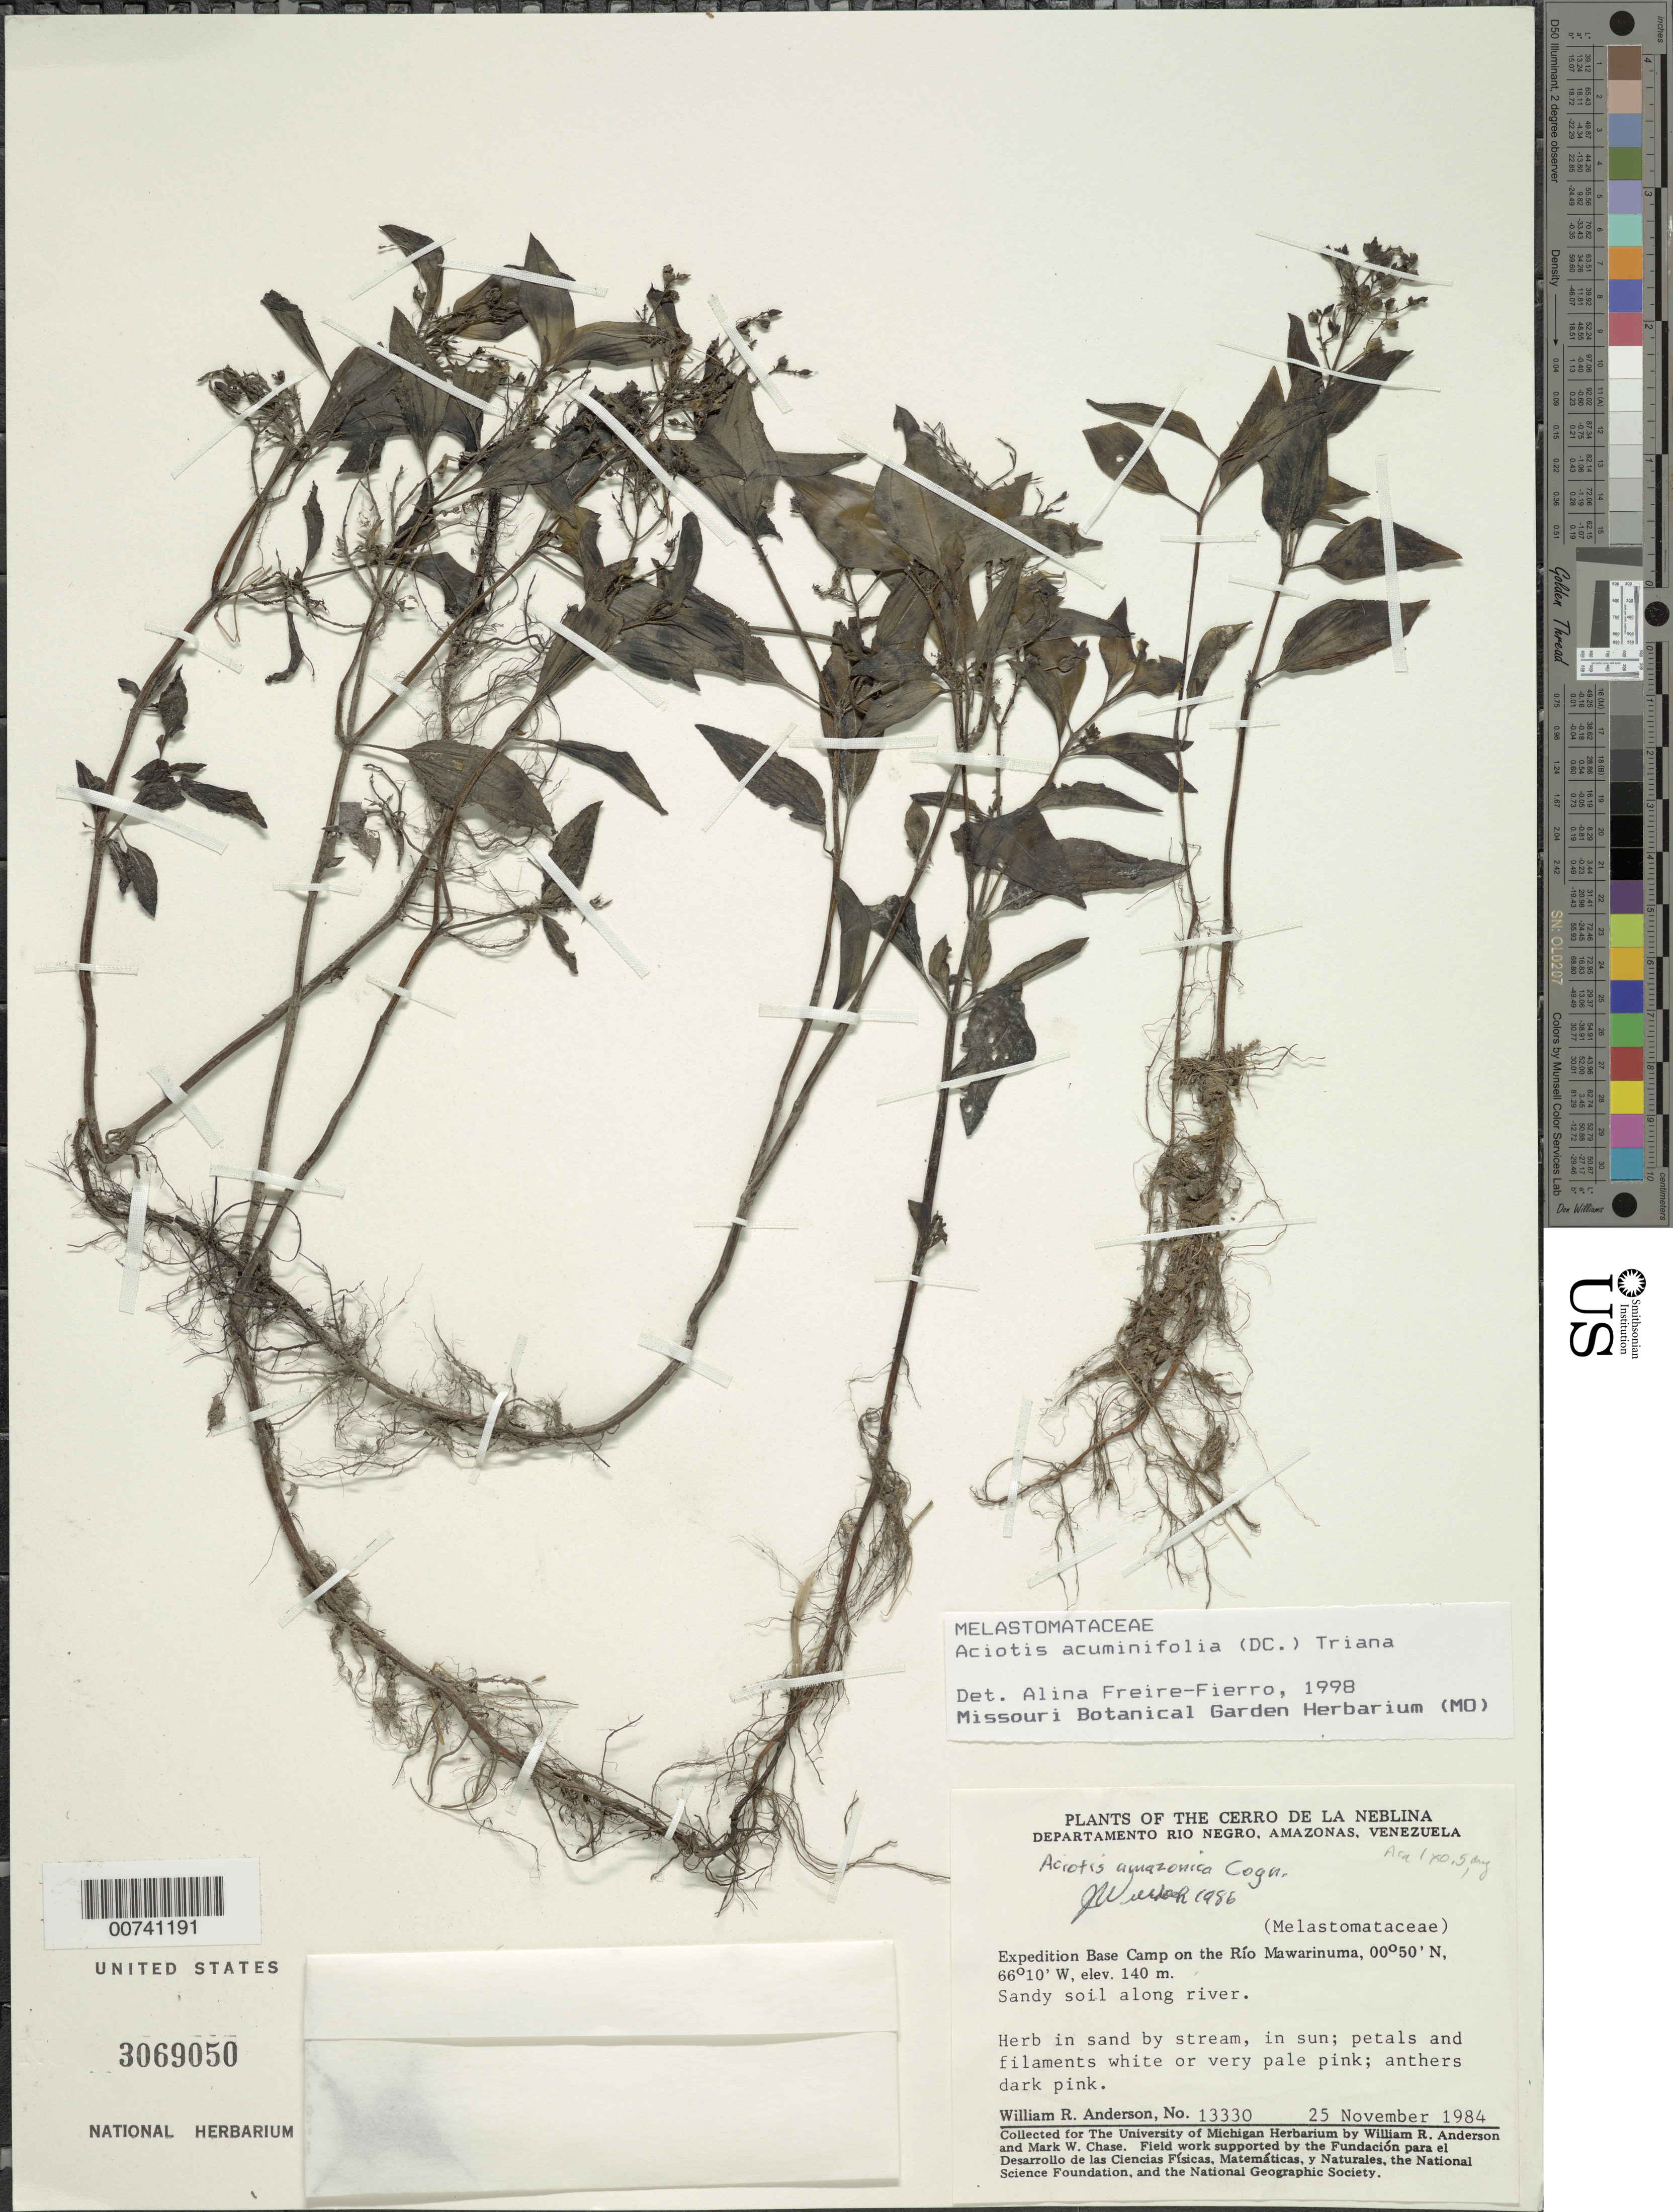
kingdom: Plantae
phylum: Tracheophyta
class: Magnoliopsida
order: Myrtales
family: Melastomataceae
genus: Aciotis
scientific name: Aciotis acuminifolia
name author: (Mart. ex DC.) Triana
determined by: Freire-Fierro, A.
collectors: W. R. Anderson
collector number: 13330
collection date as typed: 25-Nov-84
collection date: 1984-11-25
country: Venezuela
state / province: Amazonas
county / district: Río Negro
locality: Río Mawarinuma, Expedition Base Camp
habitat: Sandy soil along river, in sun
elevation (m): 140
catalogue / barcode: US 3069050